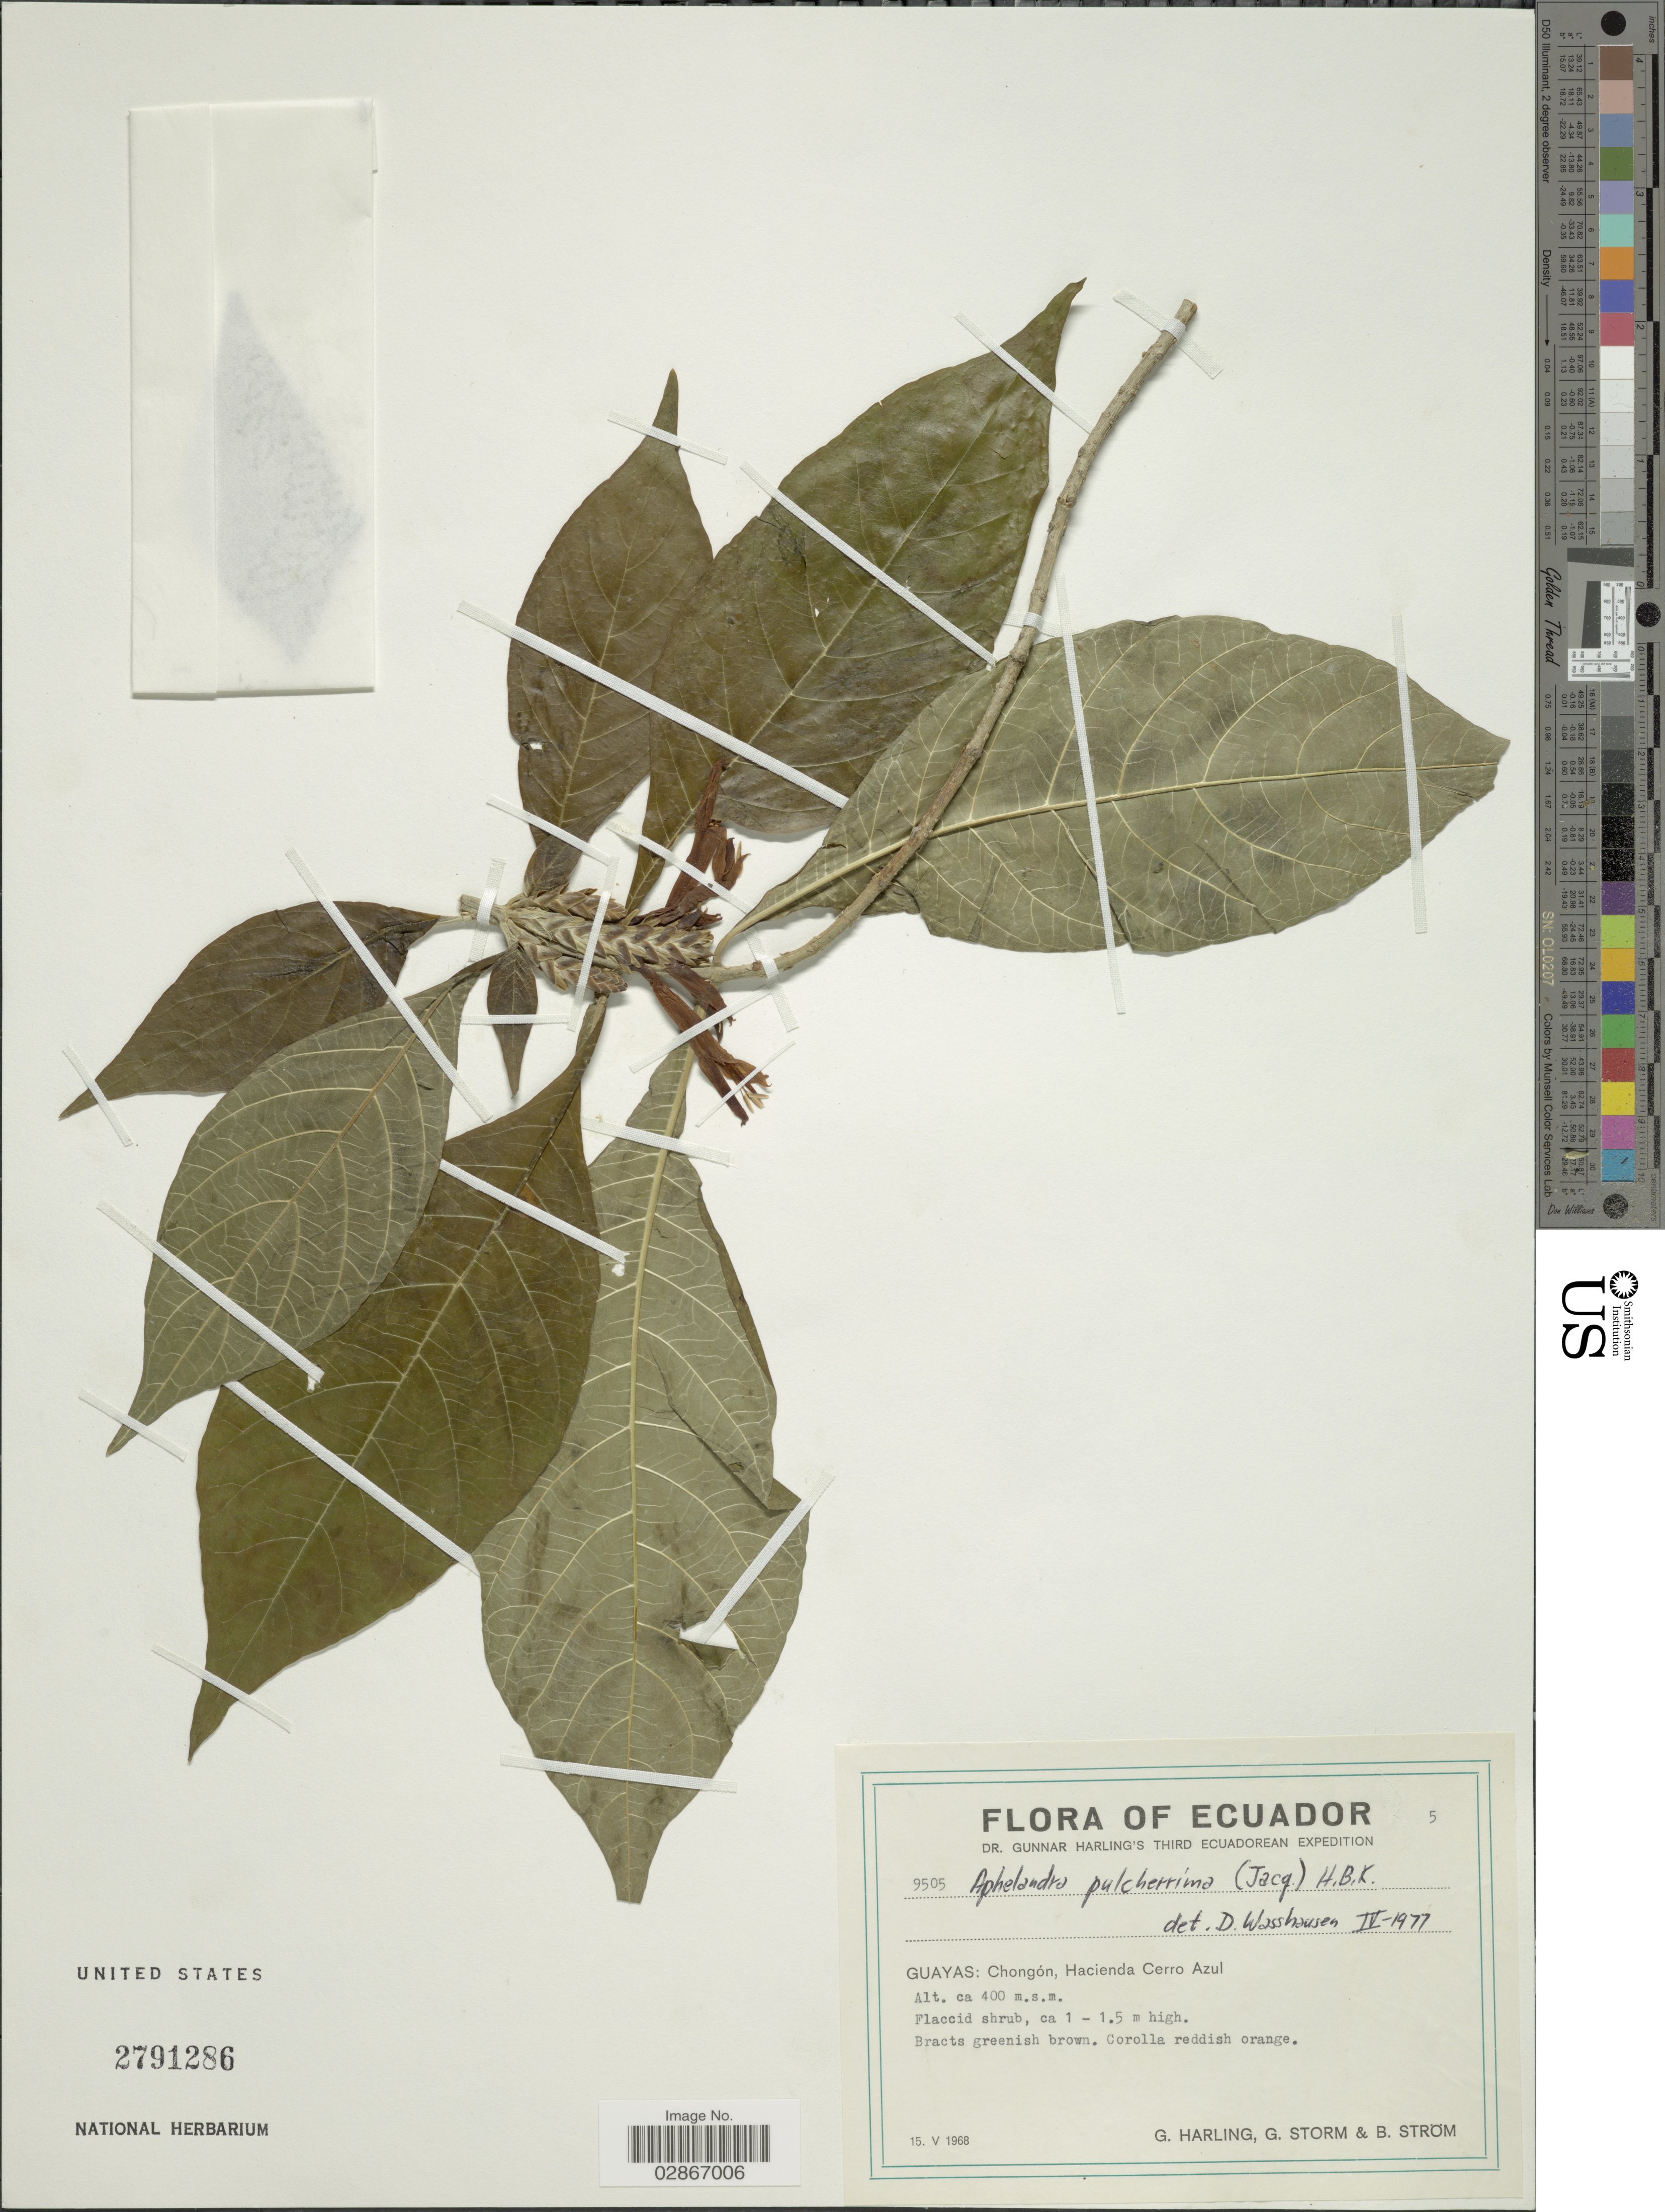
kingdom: Plantae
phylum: Tracheophyta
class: Magnoliopsida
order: Lamiales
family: Acanthaceae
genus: Aphelandra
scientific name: Aphelandra glabrata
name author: Willd. ex Nees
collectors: G. Harling, G. Storm & B. Ström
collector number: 9505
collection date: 1968-05-15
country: Ecuador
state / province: Guayas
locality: Chongón, Hacienda Cerro Azul.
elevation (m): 400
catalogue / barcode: US 2791286